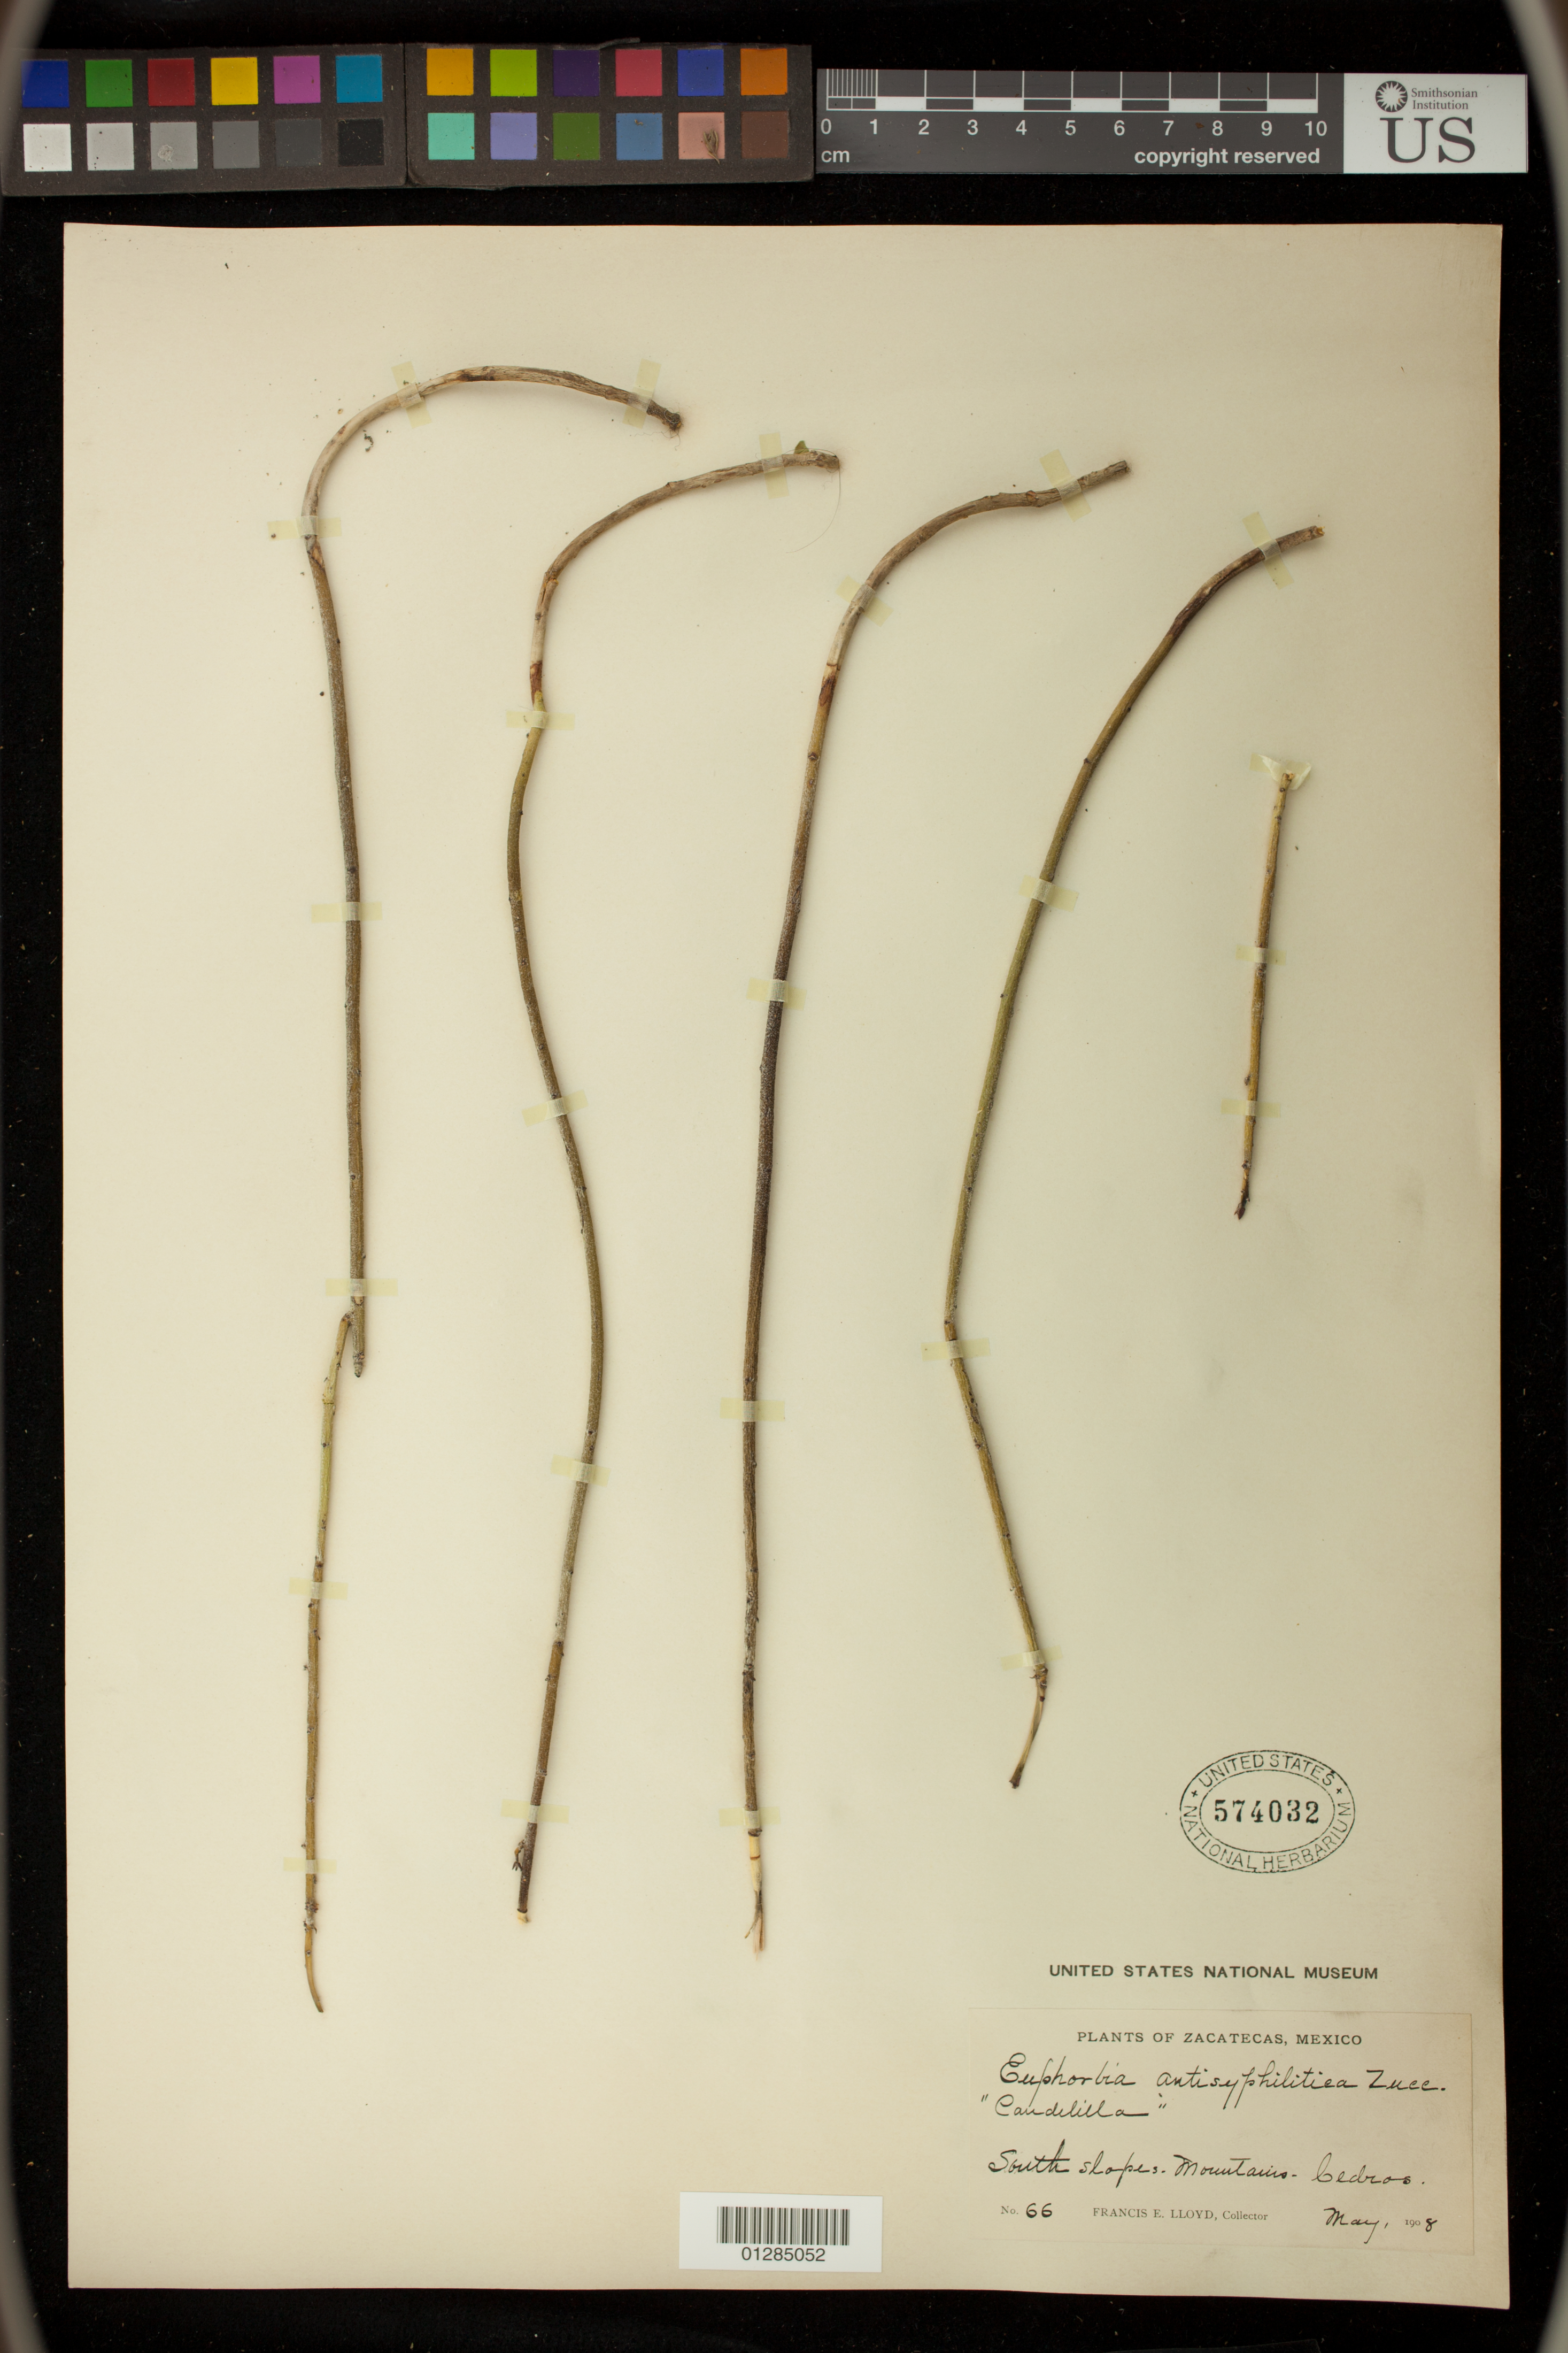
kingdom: Plantae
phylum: Tracheophyta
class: Magnoliopsida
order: Malpighiales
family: Euphorbiaceae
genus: Euphorbia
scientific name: Euphorbia antisyphilitica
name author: Zucc.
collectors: F. E. Lloyd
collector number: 66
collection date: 1908-05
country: Mexico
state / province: Zacatecas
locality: South slopes. Mountains. Cedros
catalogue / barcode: US 574032